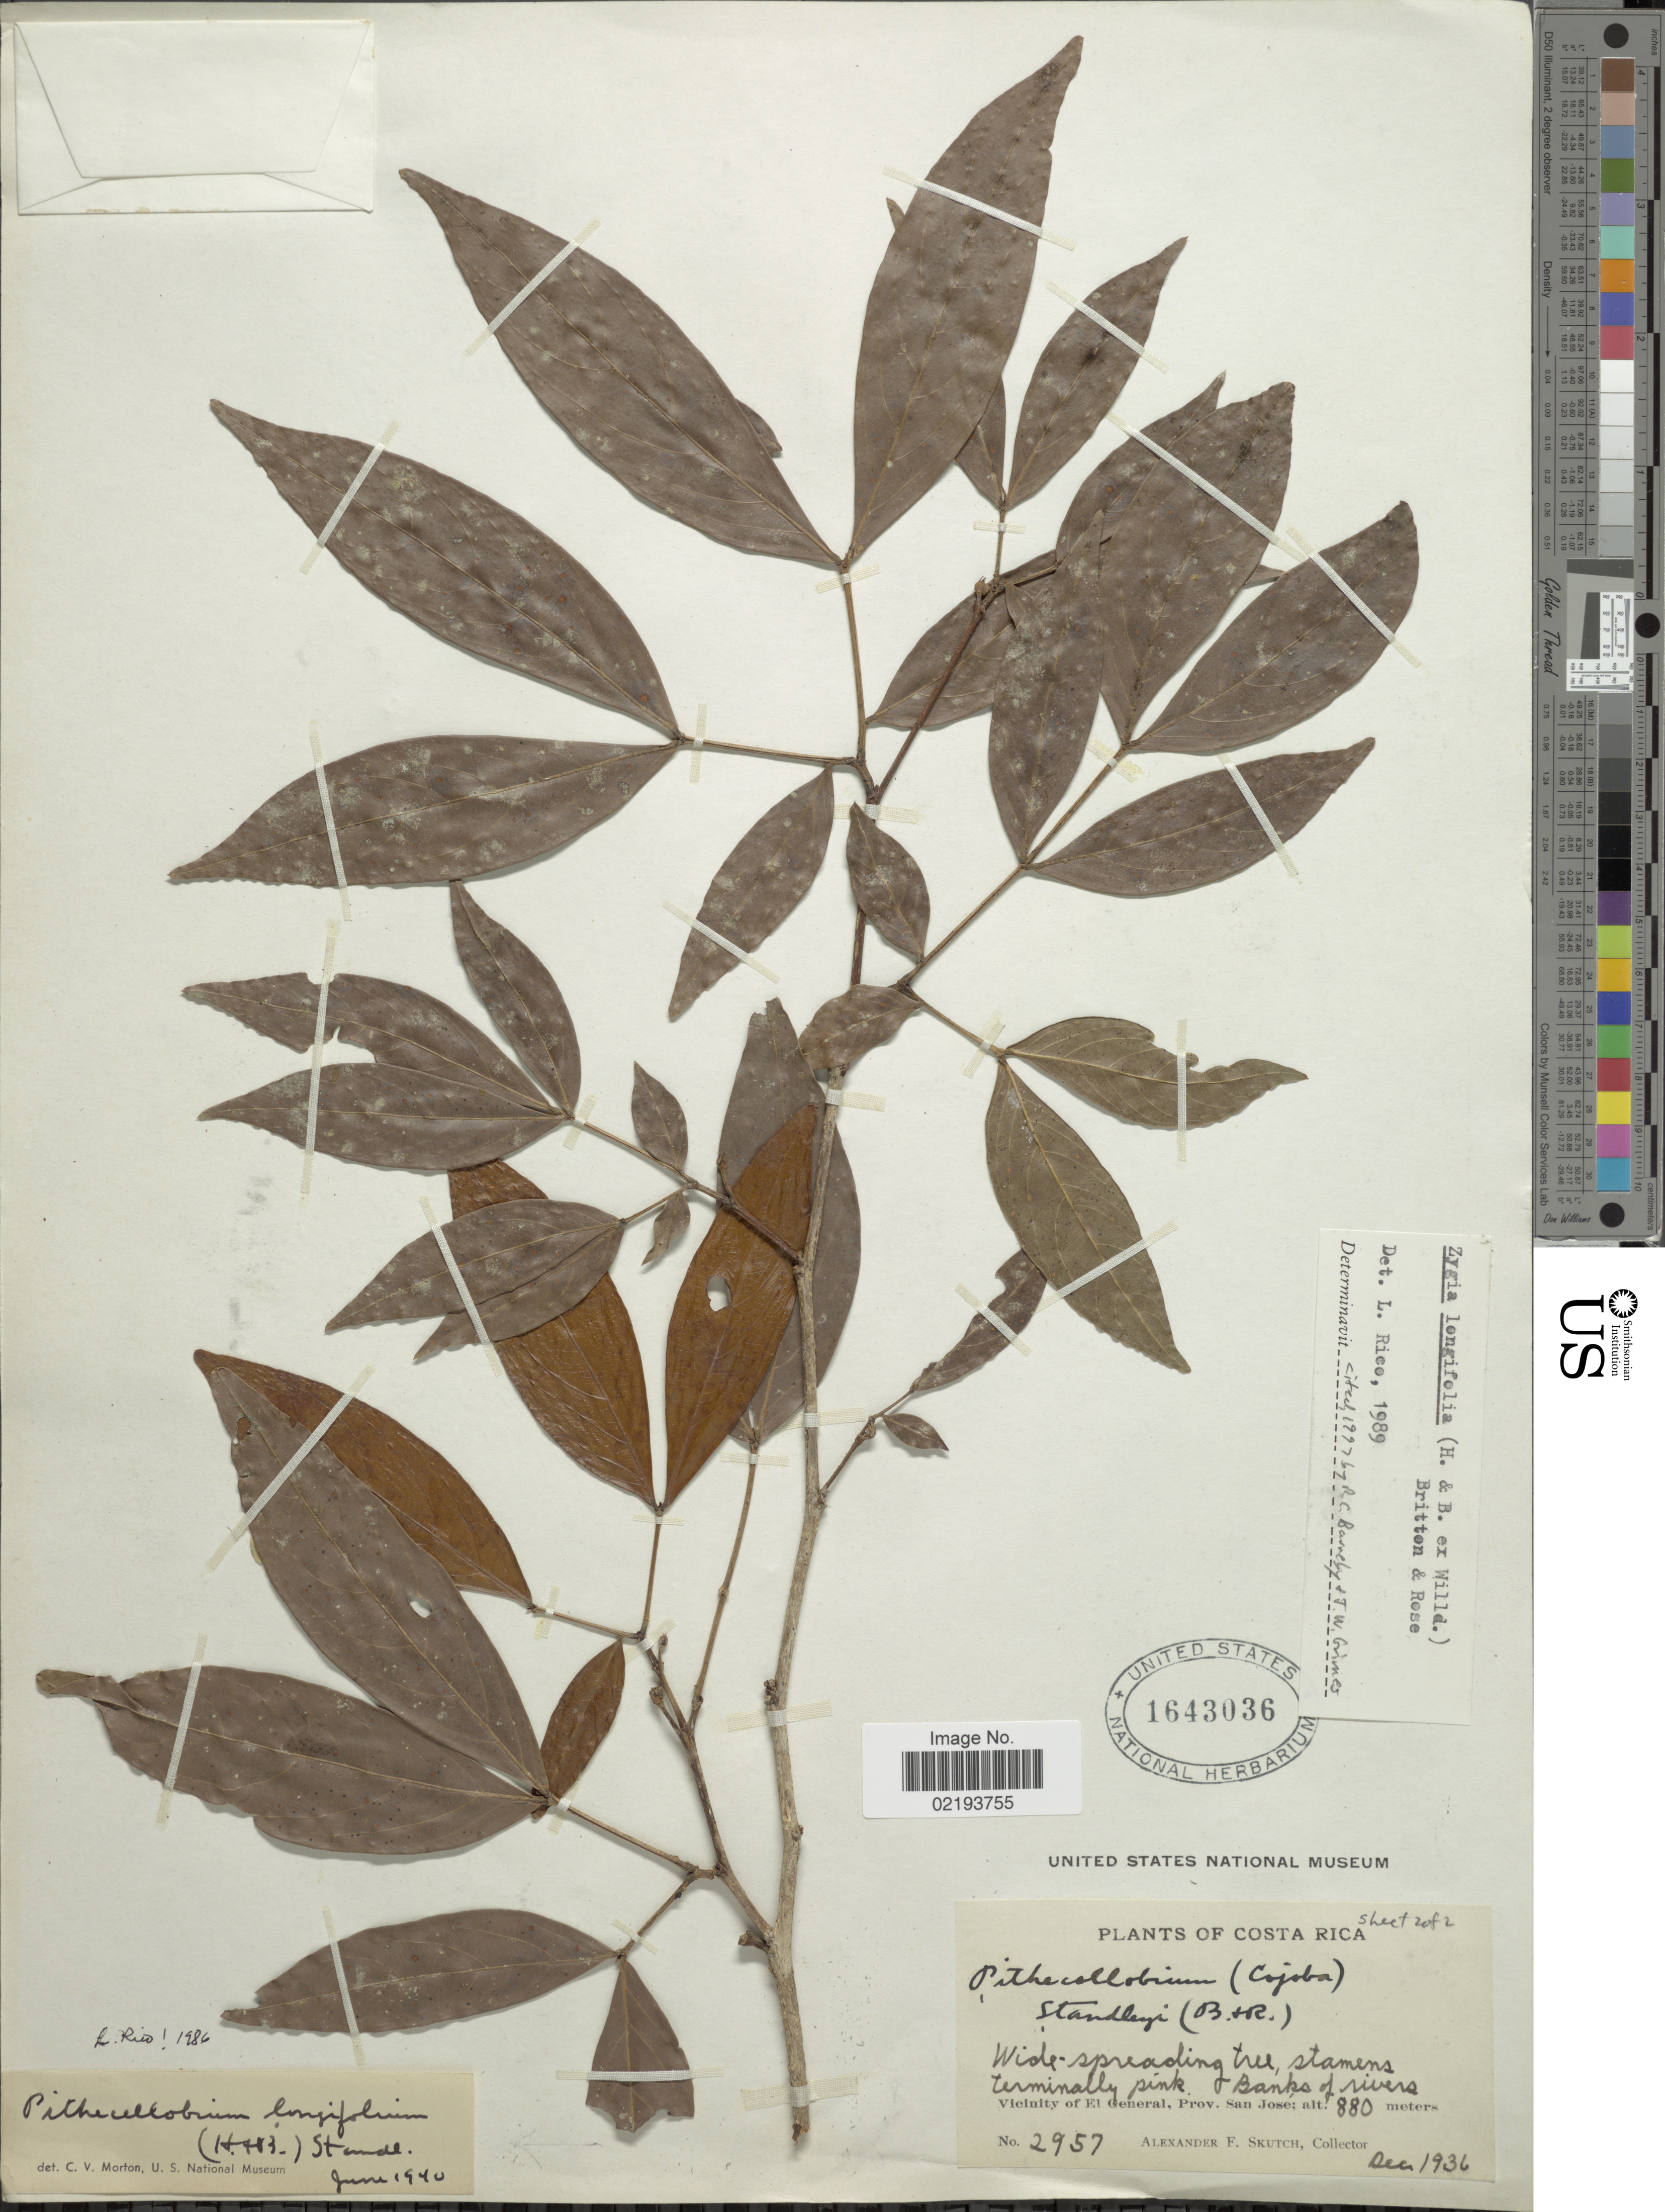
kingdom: Plantae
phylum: Tracheophyta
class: Magnoliopsida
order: Fabales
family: Fabaceae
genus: Zygia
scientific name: Zygia longifolia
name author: (Willd.) Britton & Rose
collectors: A. F. Skutch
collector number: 2957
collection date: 1931-12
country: Costa Rica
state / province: San José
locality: Banks of rivers, Vicinity of El General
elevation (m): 880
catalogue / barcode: US 1643036